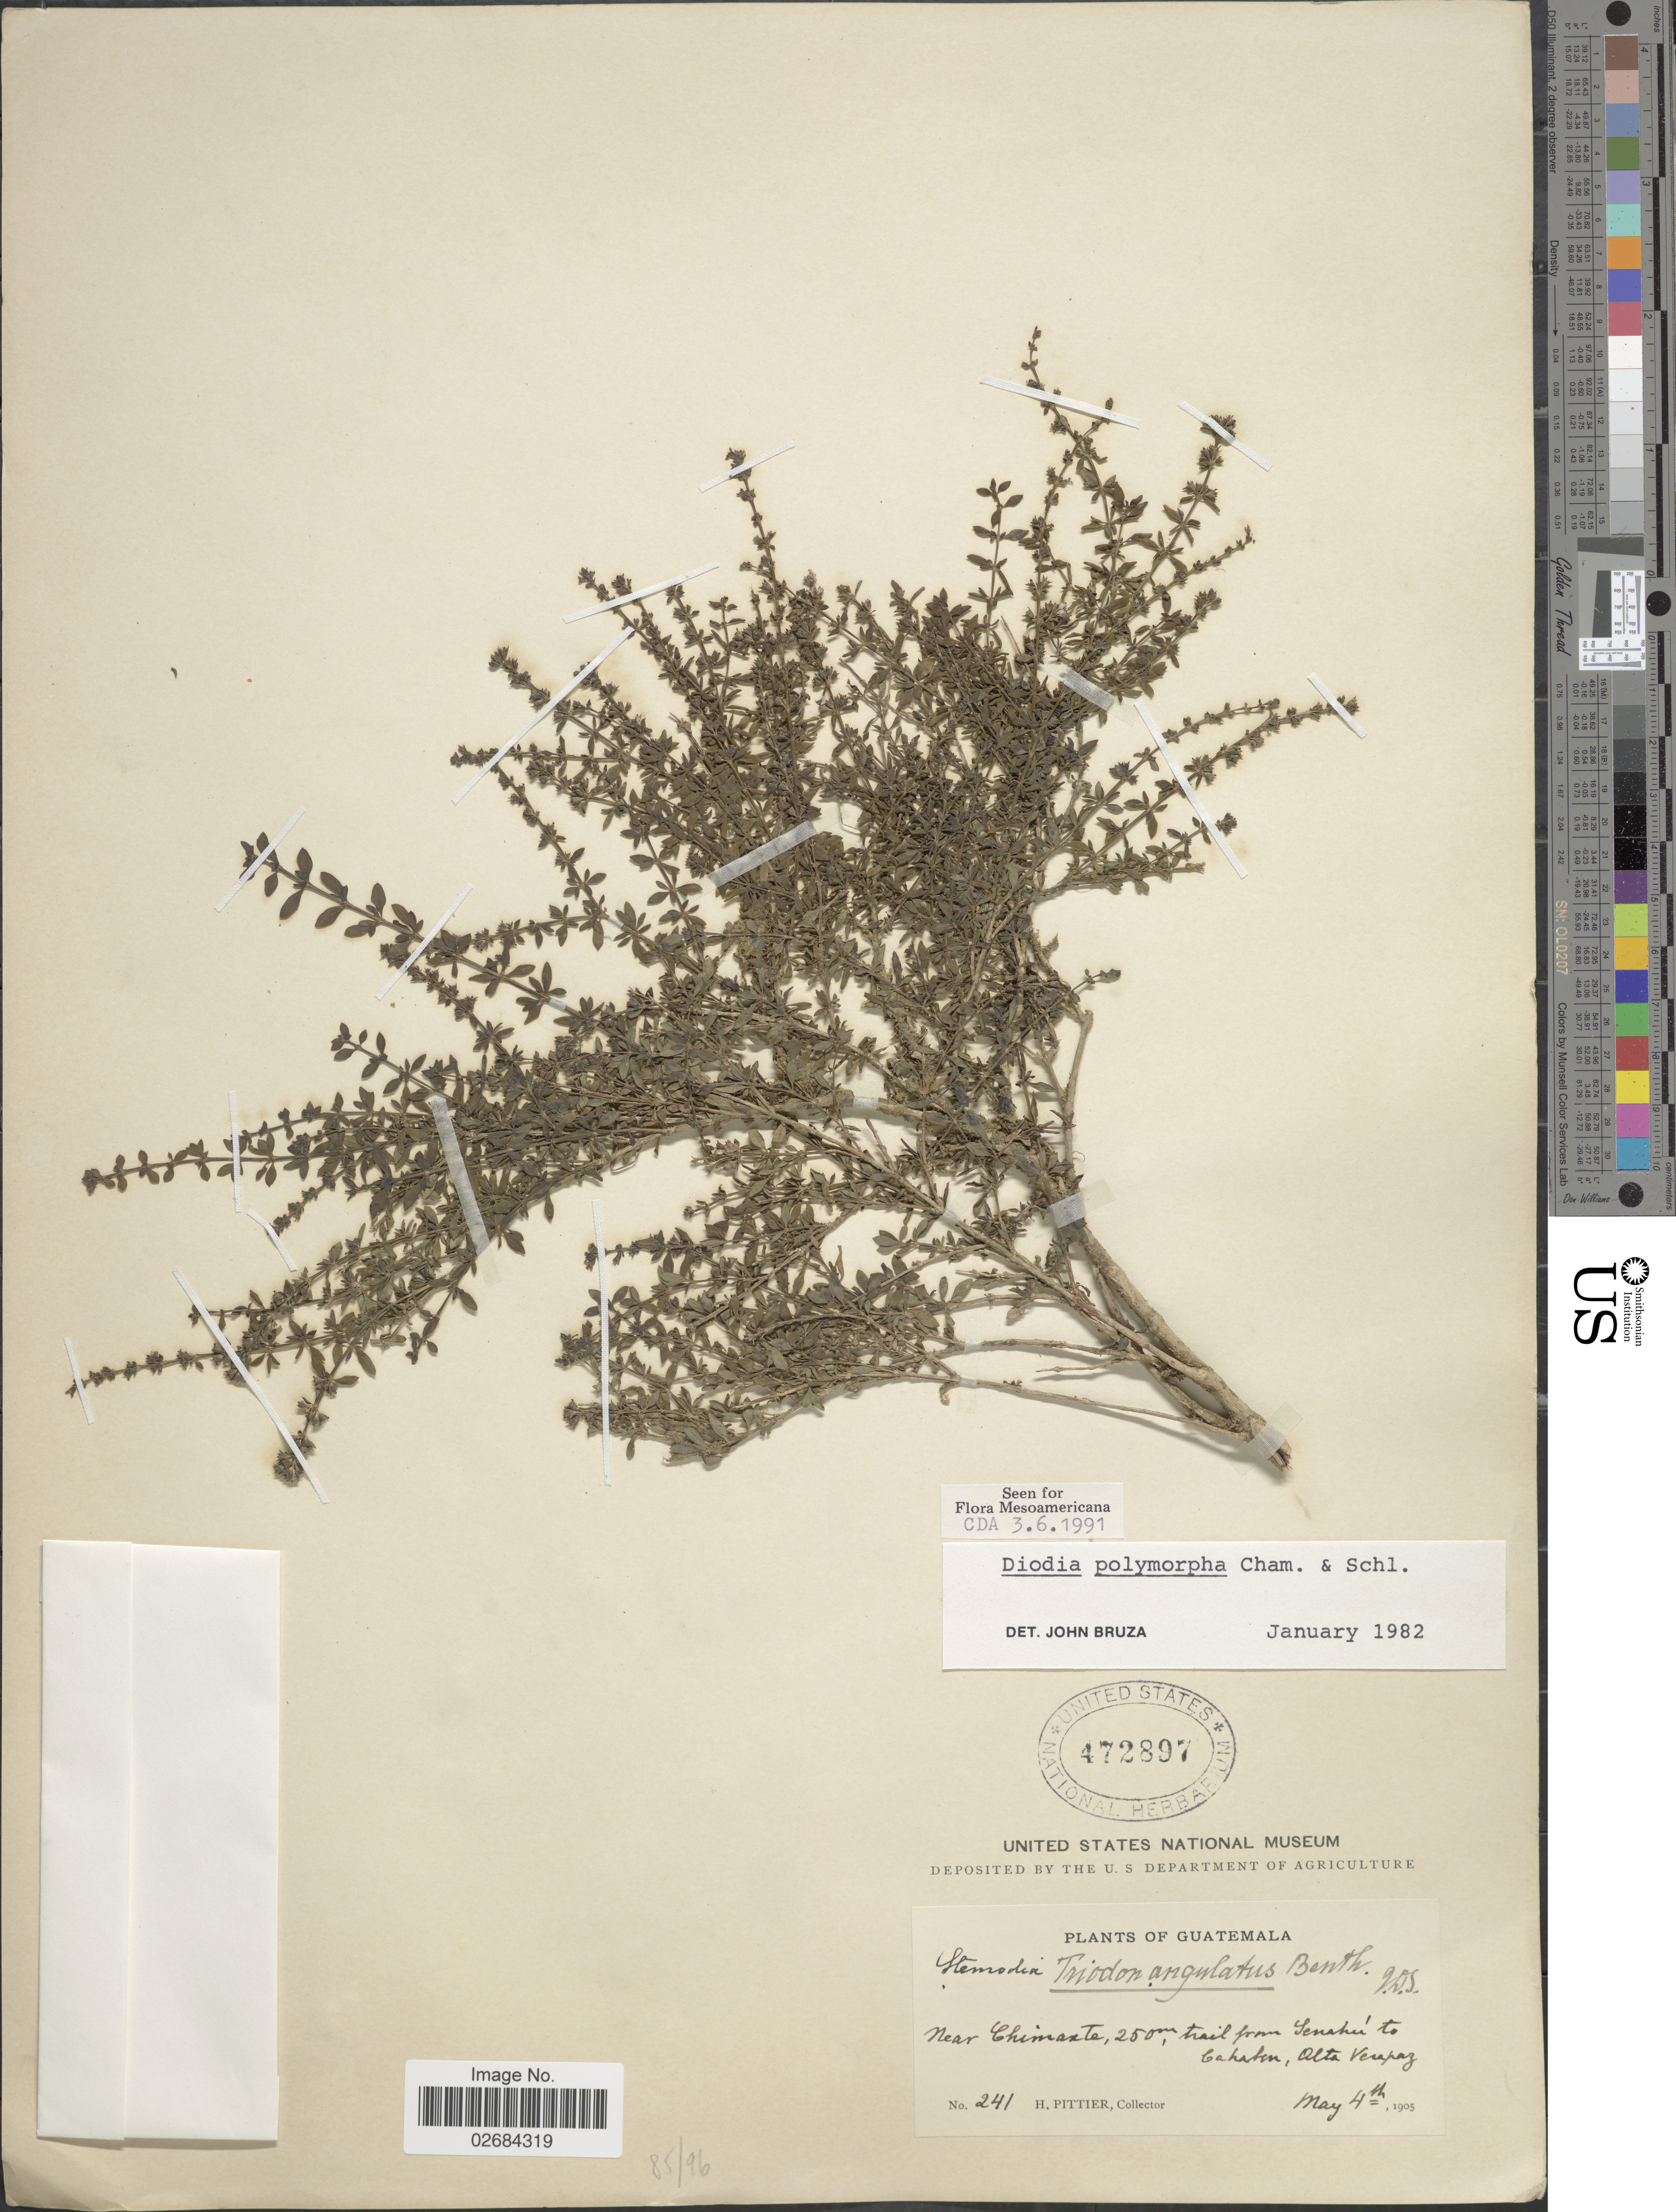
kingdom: Plantae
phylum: Tracheophyta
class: Magnoliopsida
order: Gentianales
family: Rubiaceae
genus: Diodia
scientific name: Diodia brasiliensis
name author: Spreng.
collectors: H. F. Pittier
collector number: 241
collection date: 1905-05-04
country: Guatemala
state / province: Alta Verapaz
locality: Near Chimaxte, trail from Senahú to Cahabon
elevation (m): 250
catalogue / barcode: US 472897